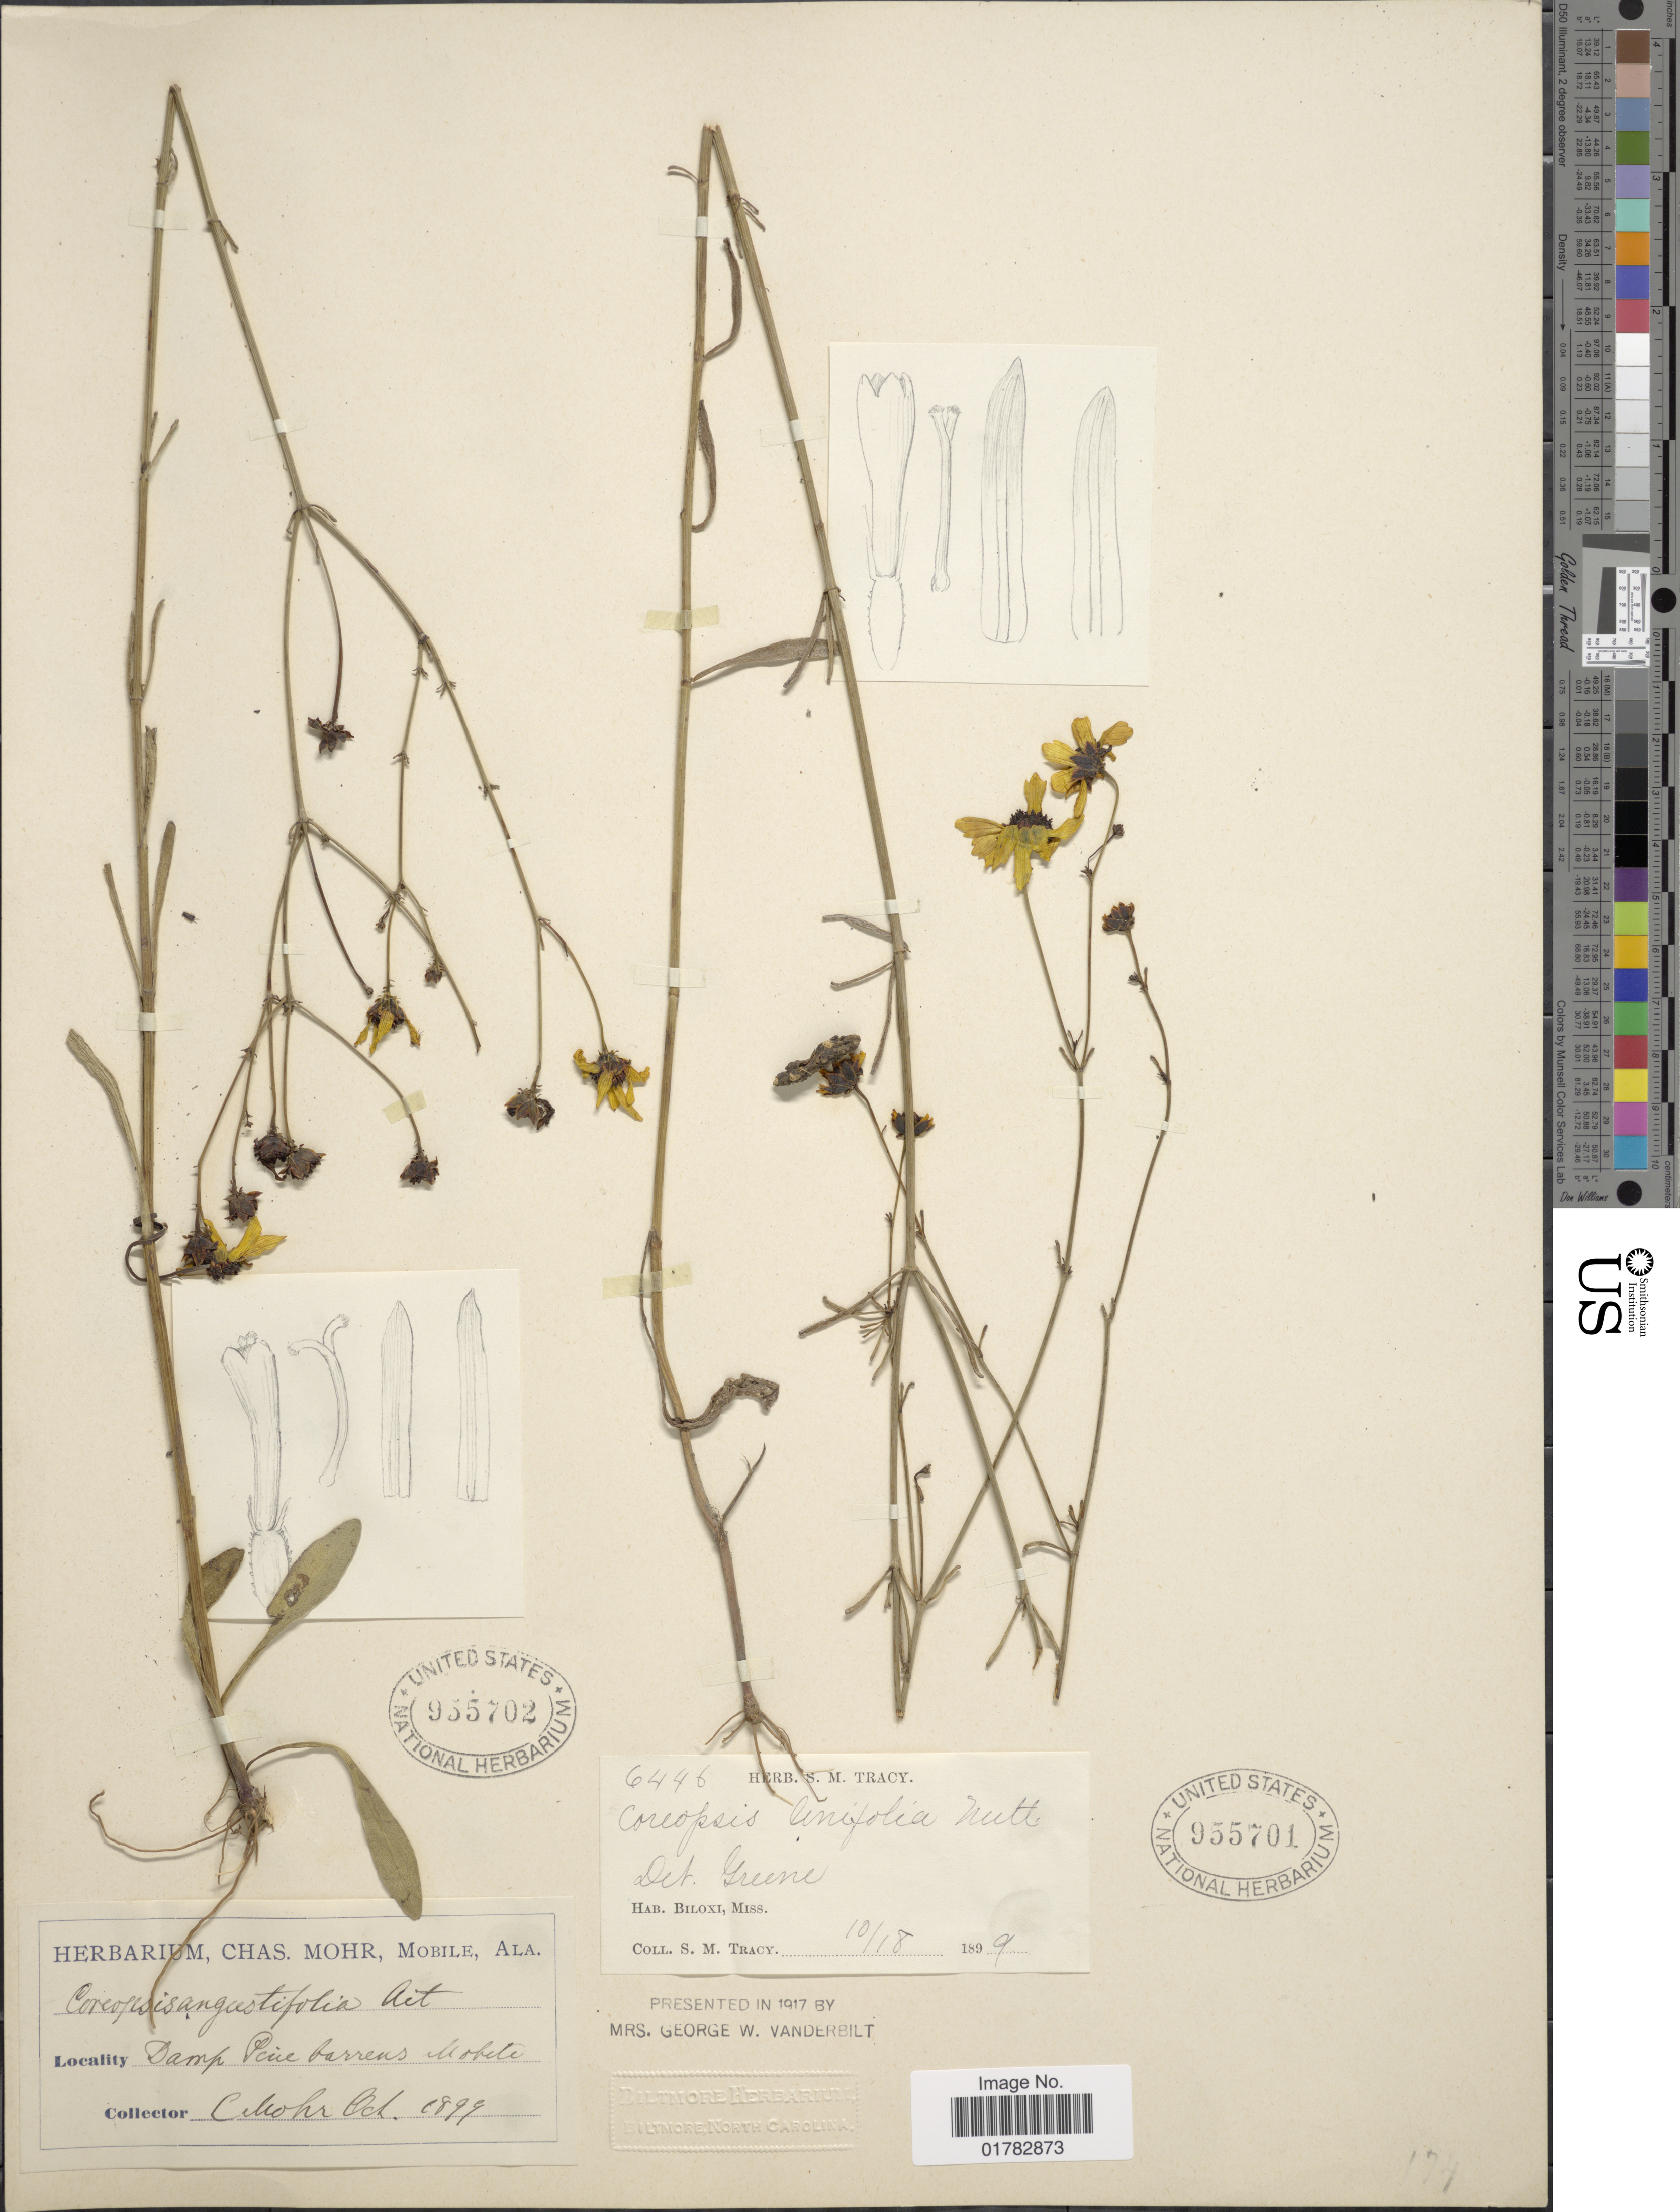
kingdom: Plantae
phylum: Tracheophyta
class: Magnoliopsida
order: Asterales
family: Asteraceae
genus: Coreopsis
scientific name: Coreopsis linifolia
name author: Nutt.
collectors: C. T. Mohr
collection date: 1899-10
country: United States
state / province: Alabama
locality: Damp Pine barrens, Mobile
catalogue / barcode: US 955702-2